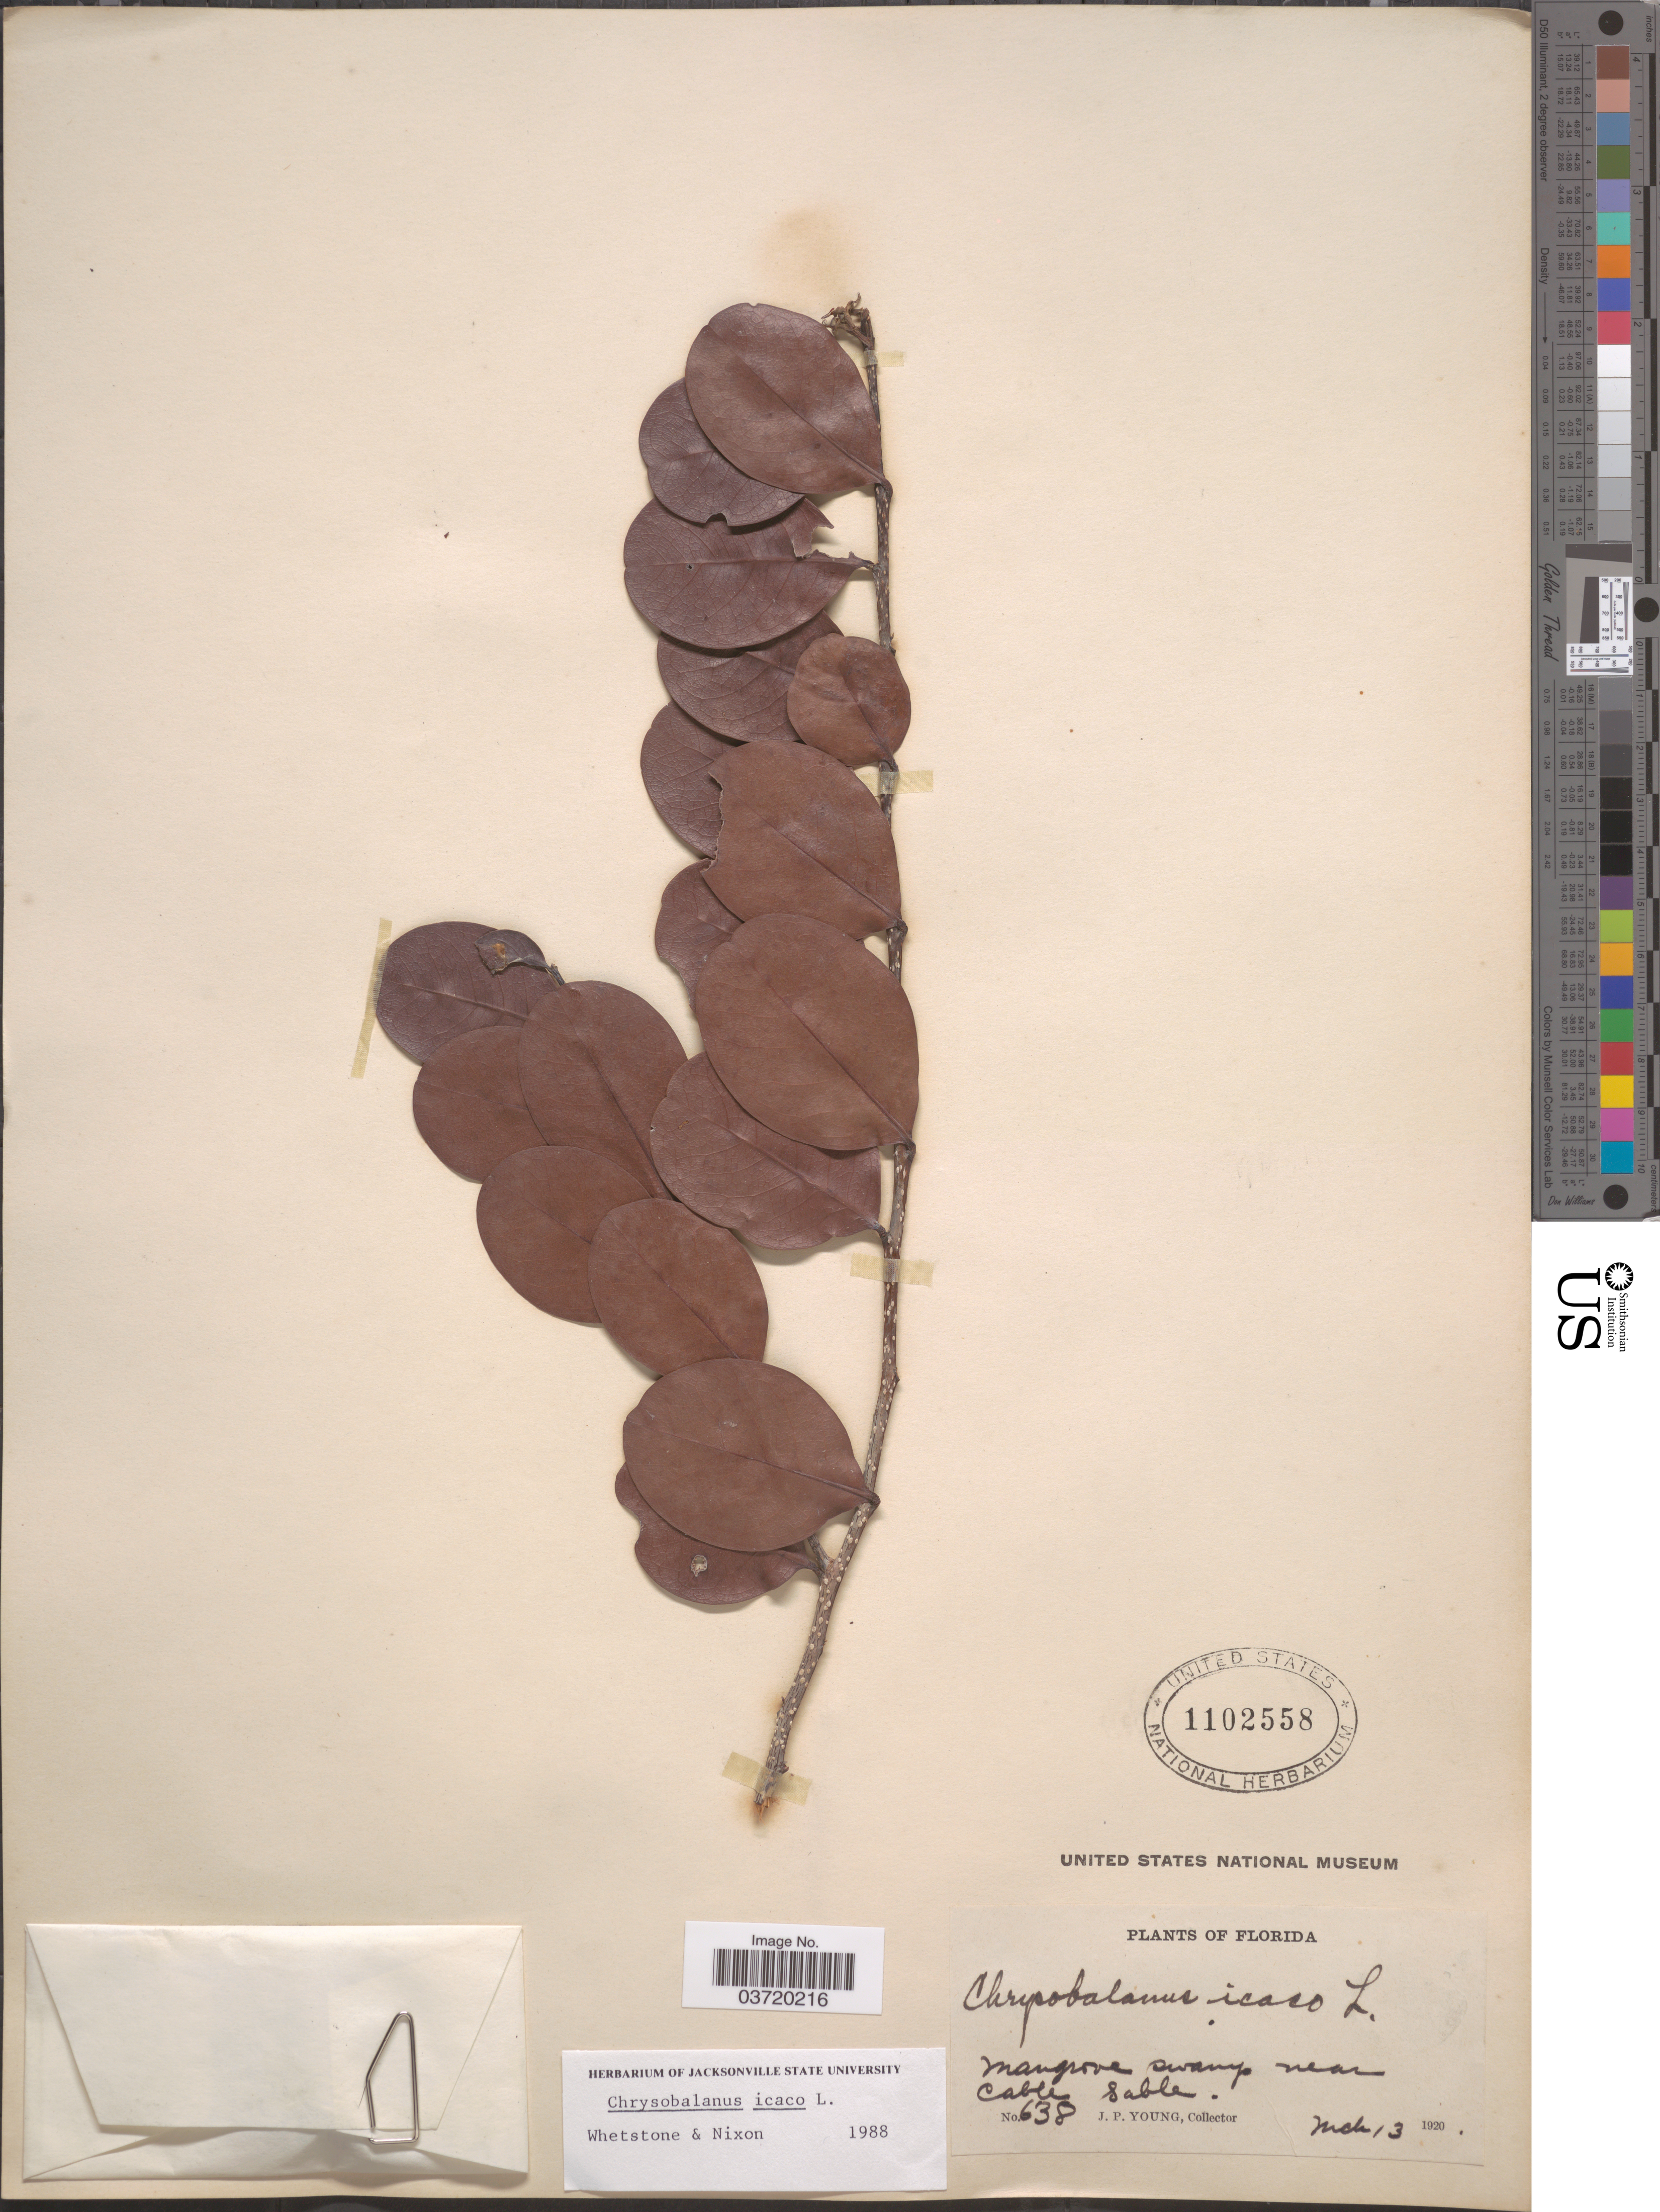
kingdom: Plantae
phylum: Tracheophyta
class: Magnoliopsida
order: Malpighiales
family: Chrysobalanaceae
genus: Chrysobalanus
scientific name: Chrysobalanus icaco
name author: L.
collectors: J. P. Young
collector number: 638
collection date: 1920-03-13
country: United States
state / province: Florida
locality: Mangrove swamp near Cable Sable.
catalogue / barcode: US 1102558